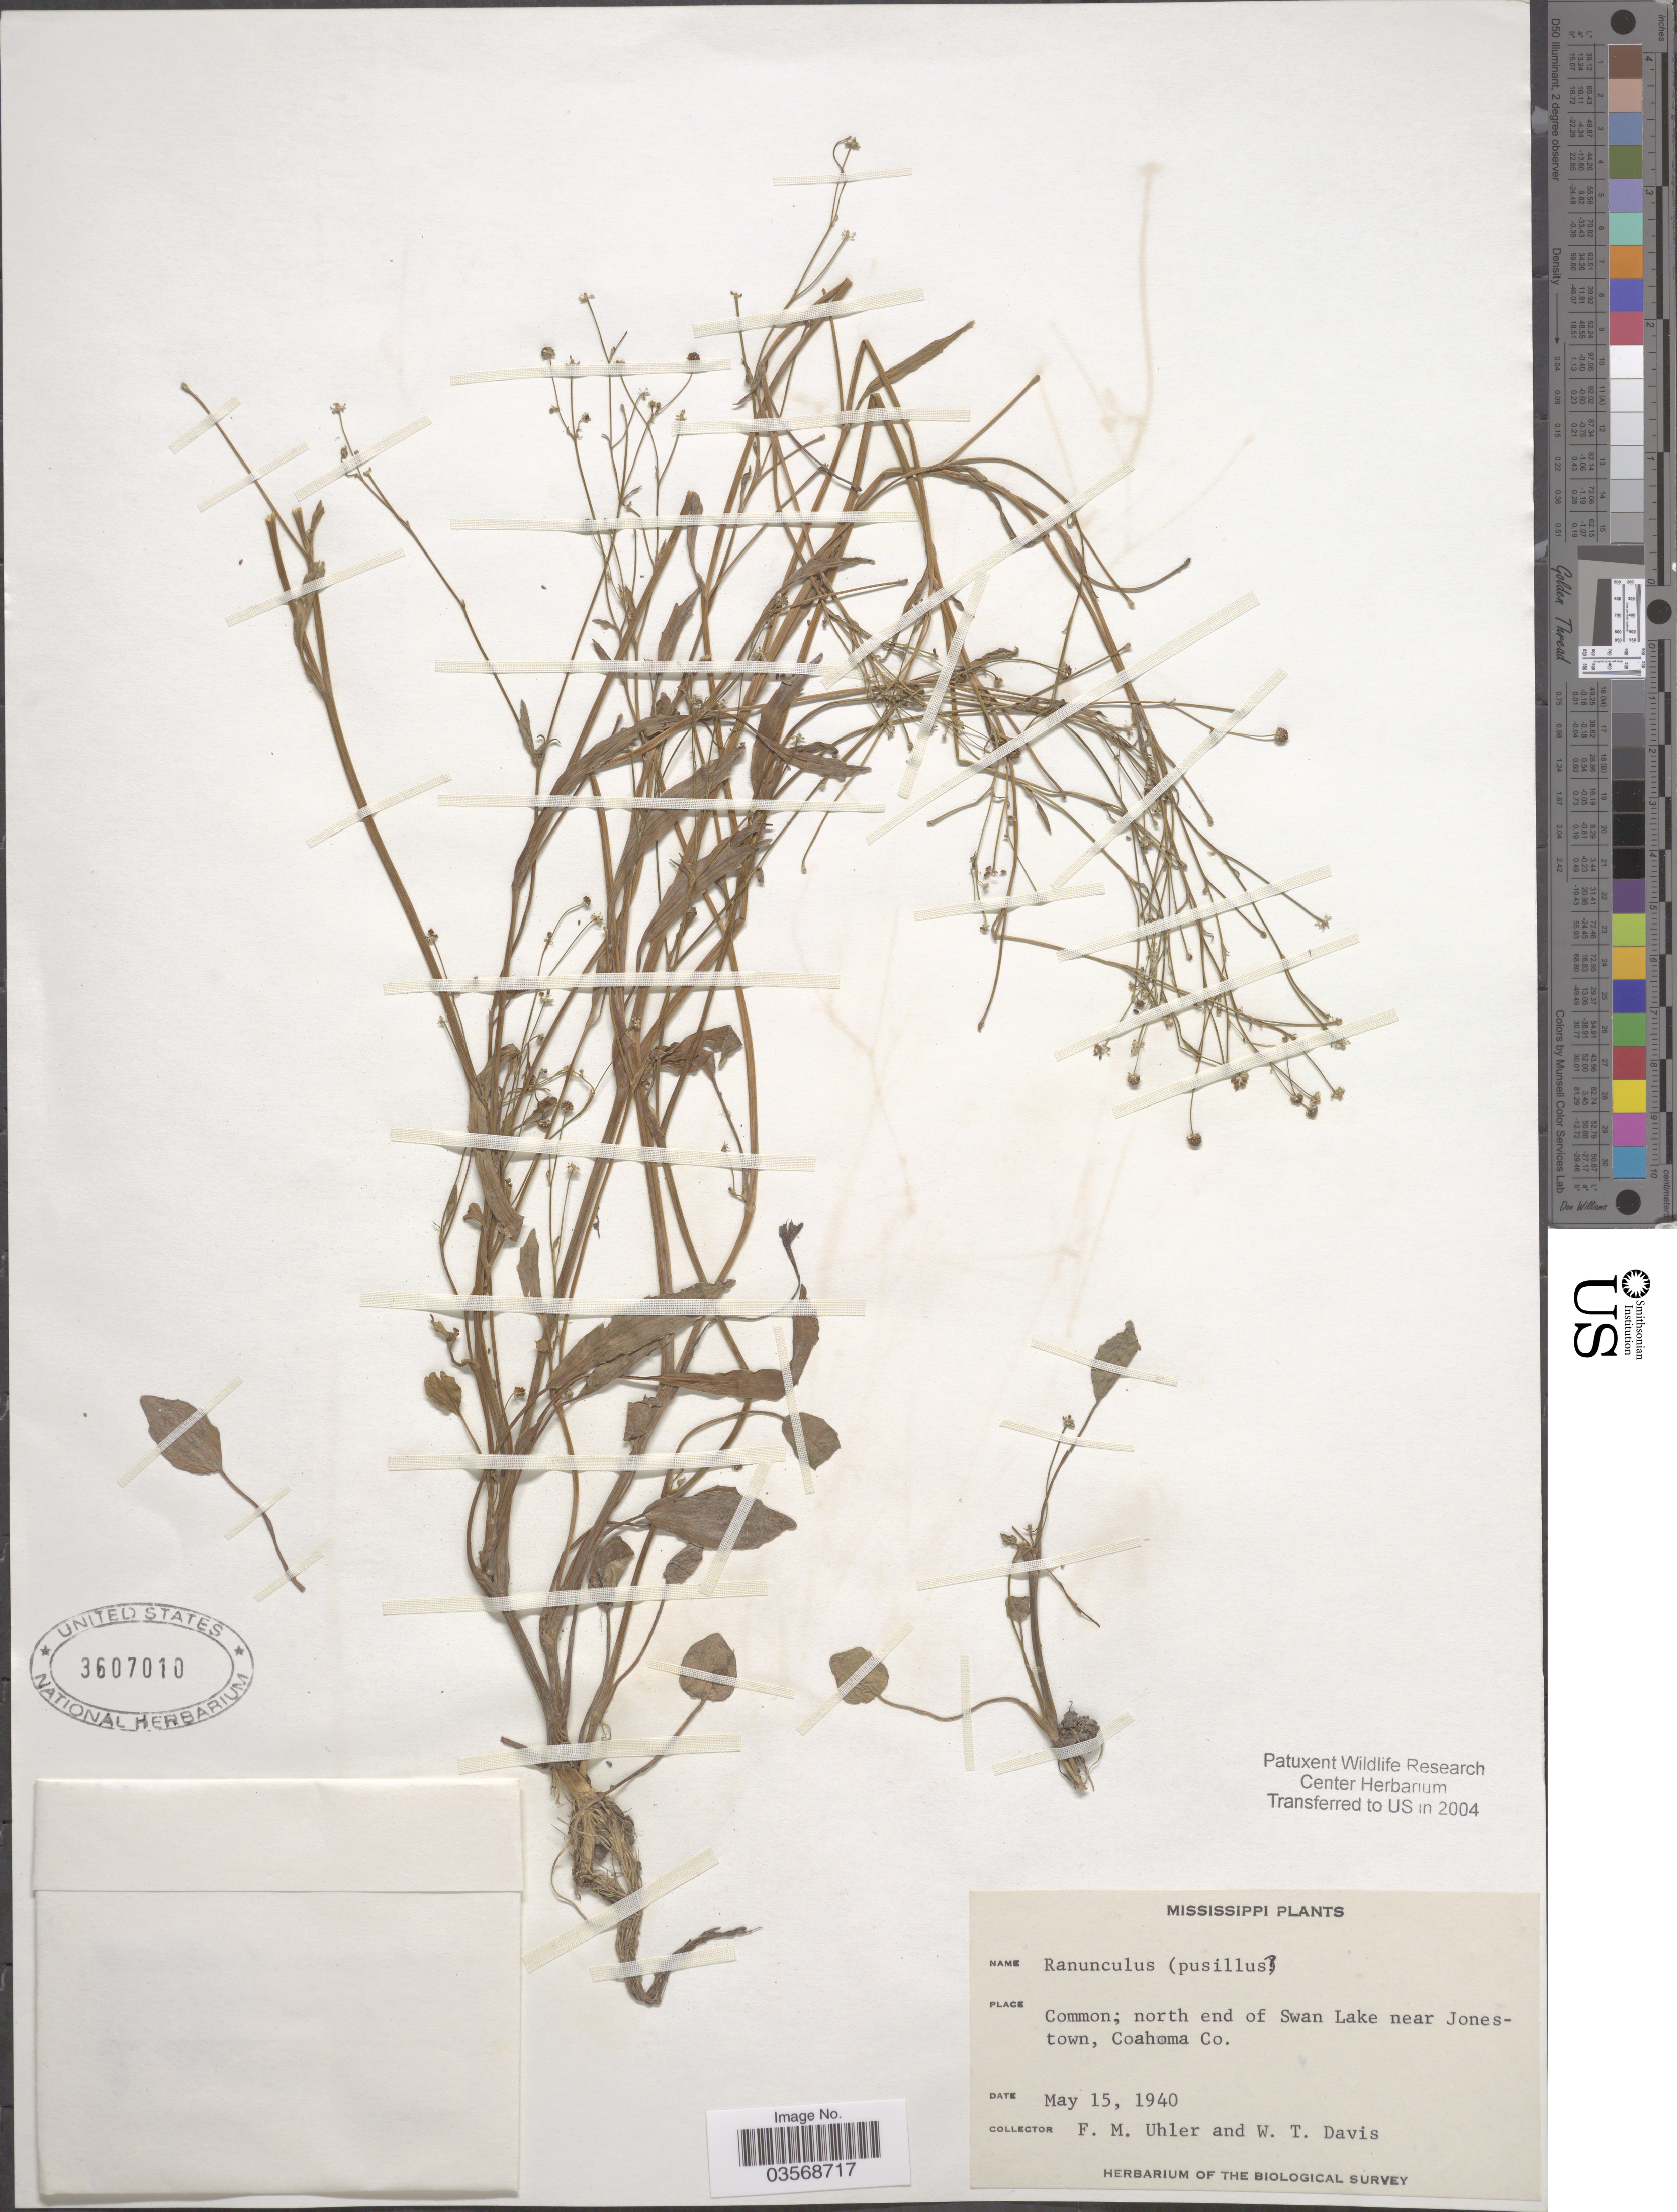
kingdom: Plantae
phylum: Tracheophyta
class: Magnoliopsida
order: Ranunculales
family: Ranunculaceae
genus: Ranunculus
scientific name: Ranunculus pusillus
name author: Poir.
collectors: F. M. Uhler & W. Davis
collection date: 1940-05-15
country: United States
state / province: Mississippi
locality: North end of Swan Lake near Jones-town, Coahoma Co.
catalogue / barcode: US 3607010